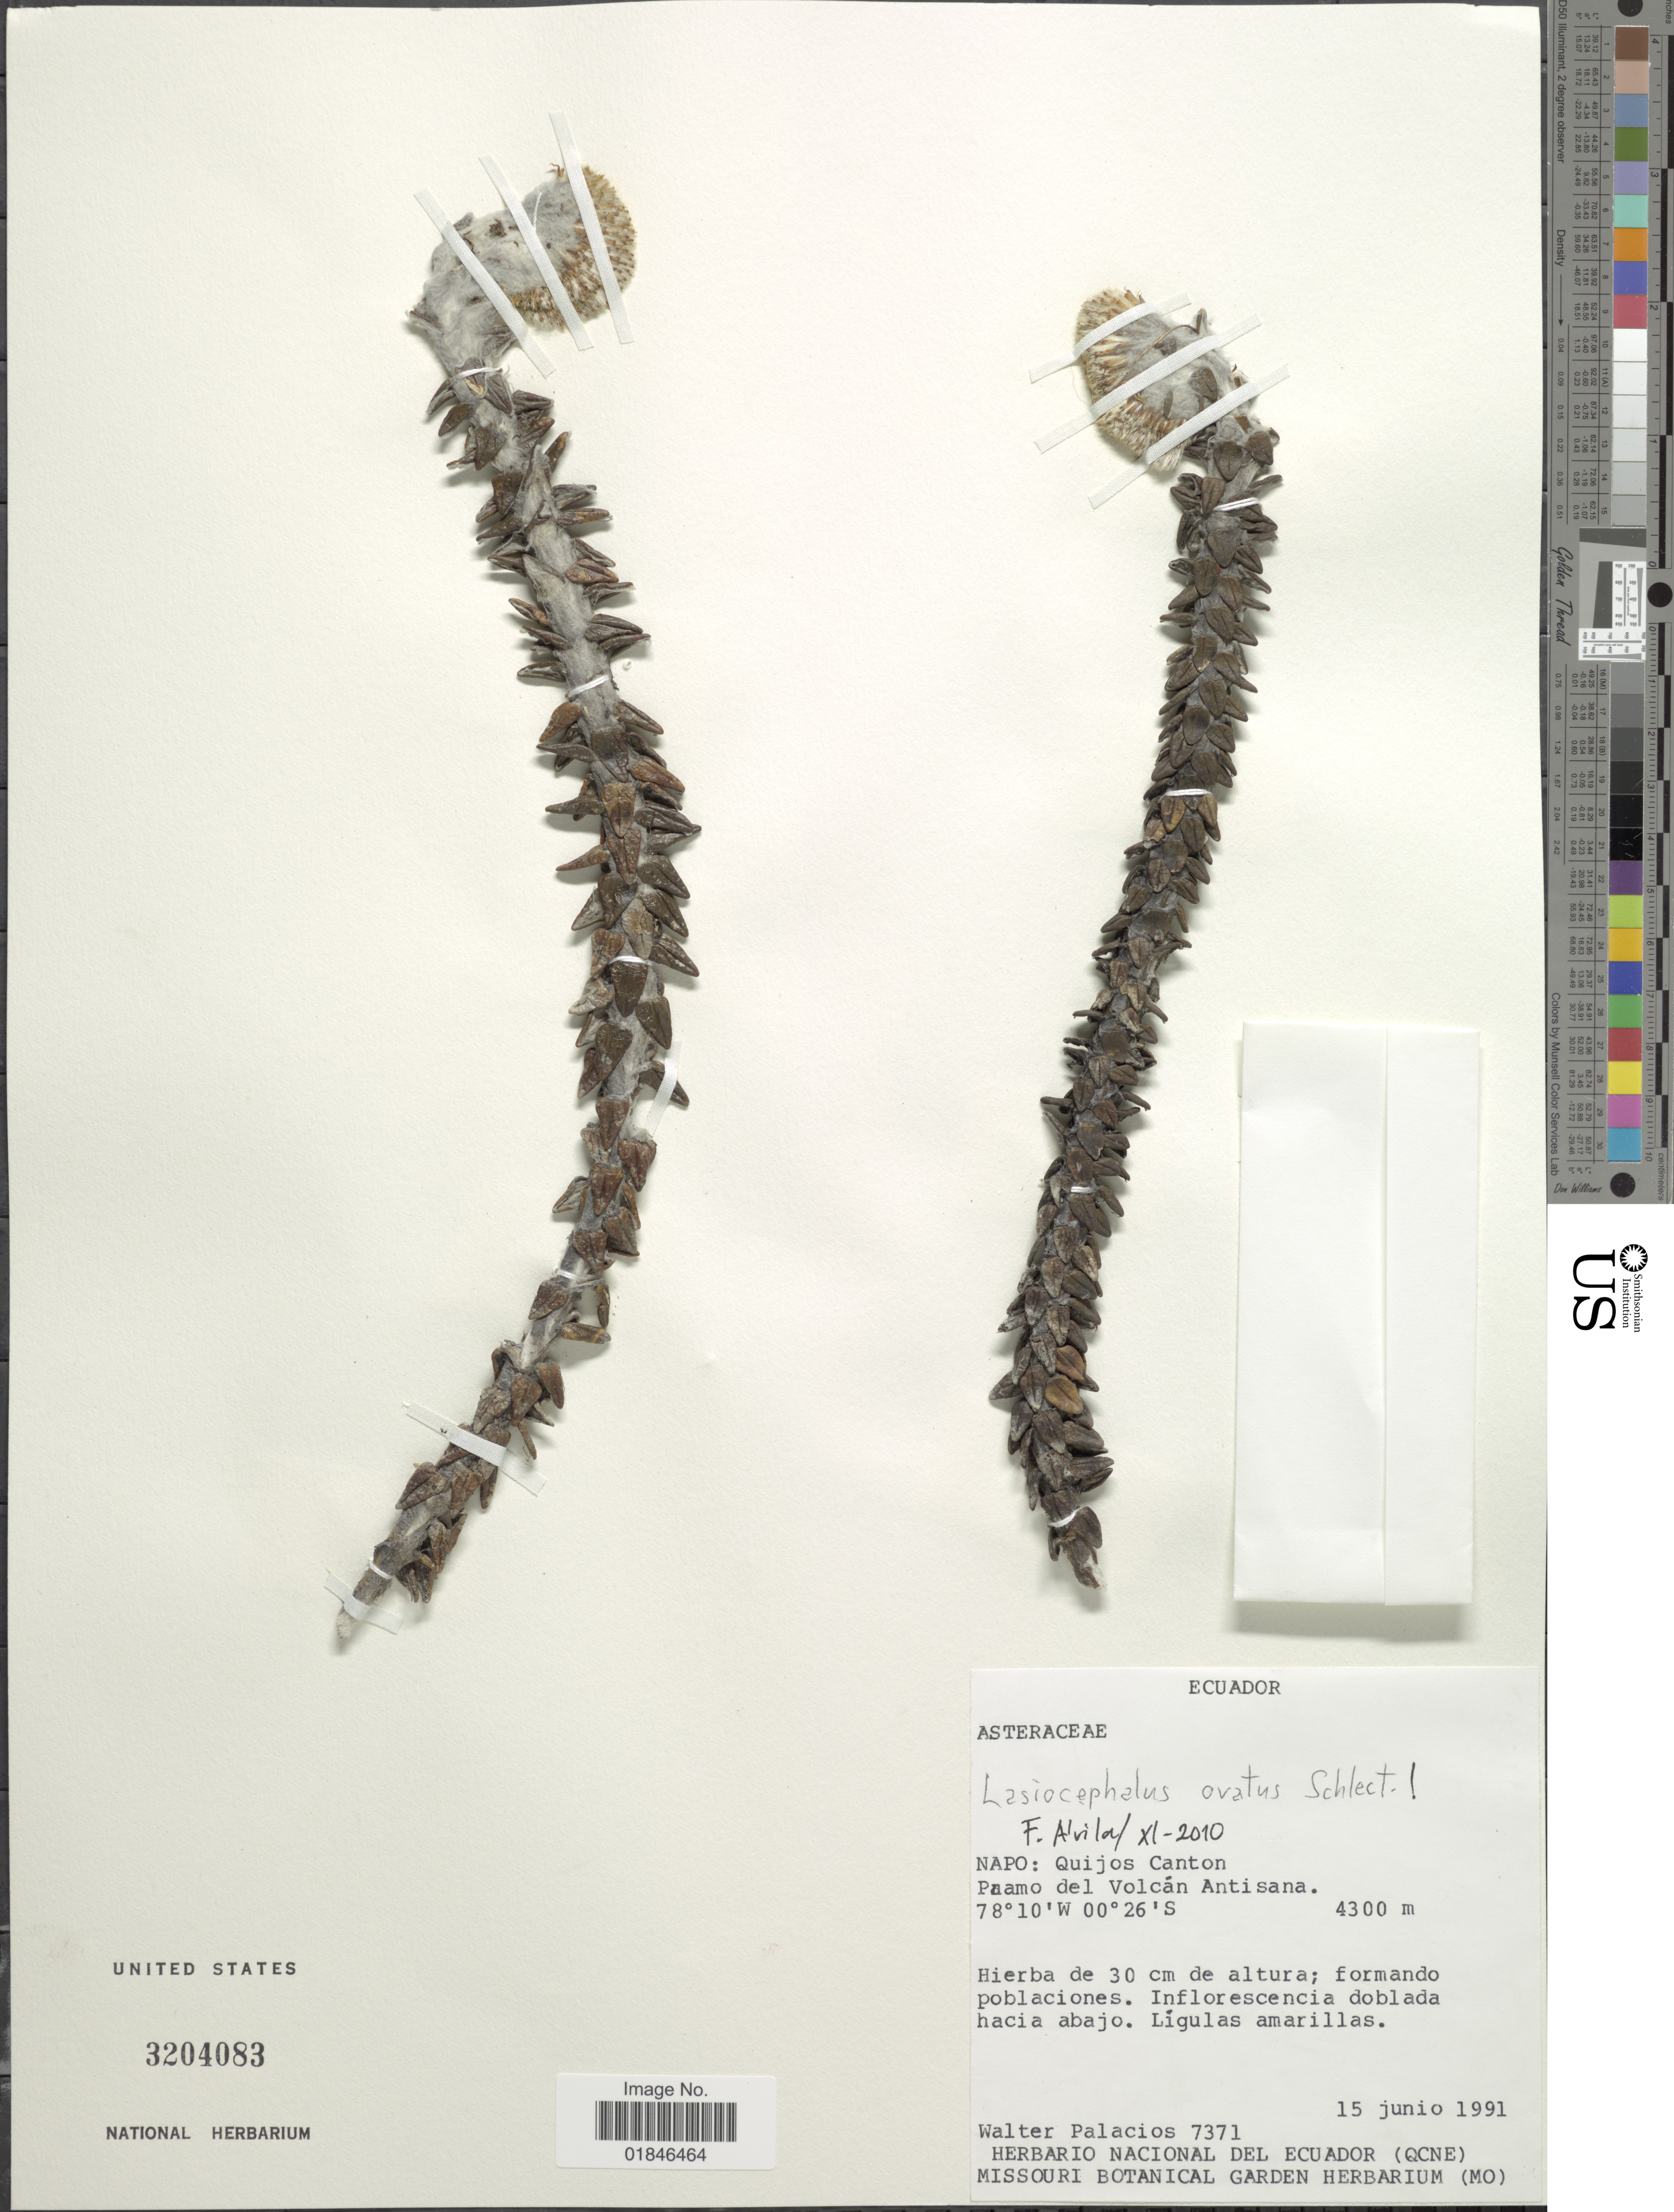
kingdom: Plantae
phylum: Tracheophyta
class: Magnoliopsida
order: Asterales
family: Asteraceae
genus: Senecio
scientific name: Senecio superandinus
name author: Cuatrec.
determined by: Salomon, Luciana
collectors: W. Palacios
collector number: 7371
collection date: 1991-06-15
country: Ecuador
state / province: Napo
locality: Napo: Quijos Canton, Paamo del Volcan Antisana.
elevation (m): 1311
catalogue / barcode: US 3204083